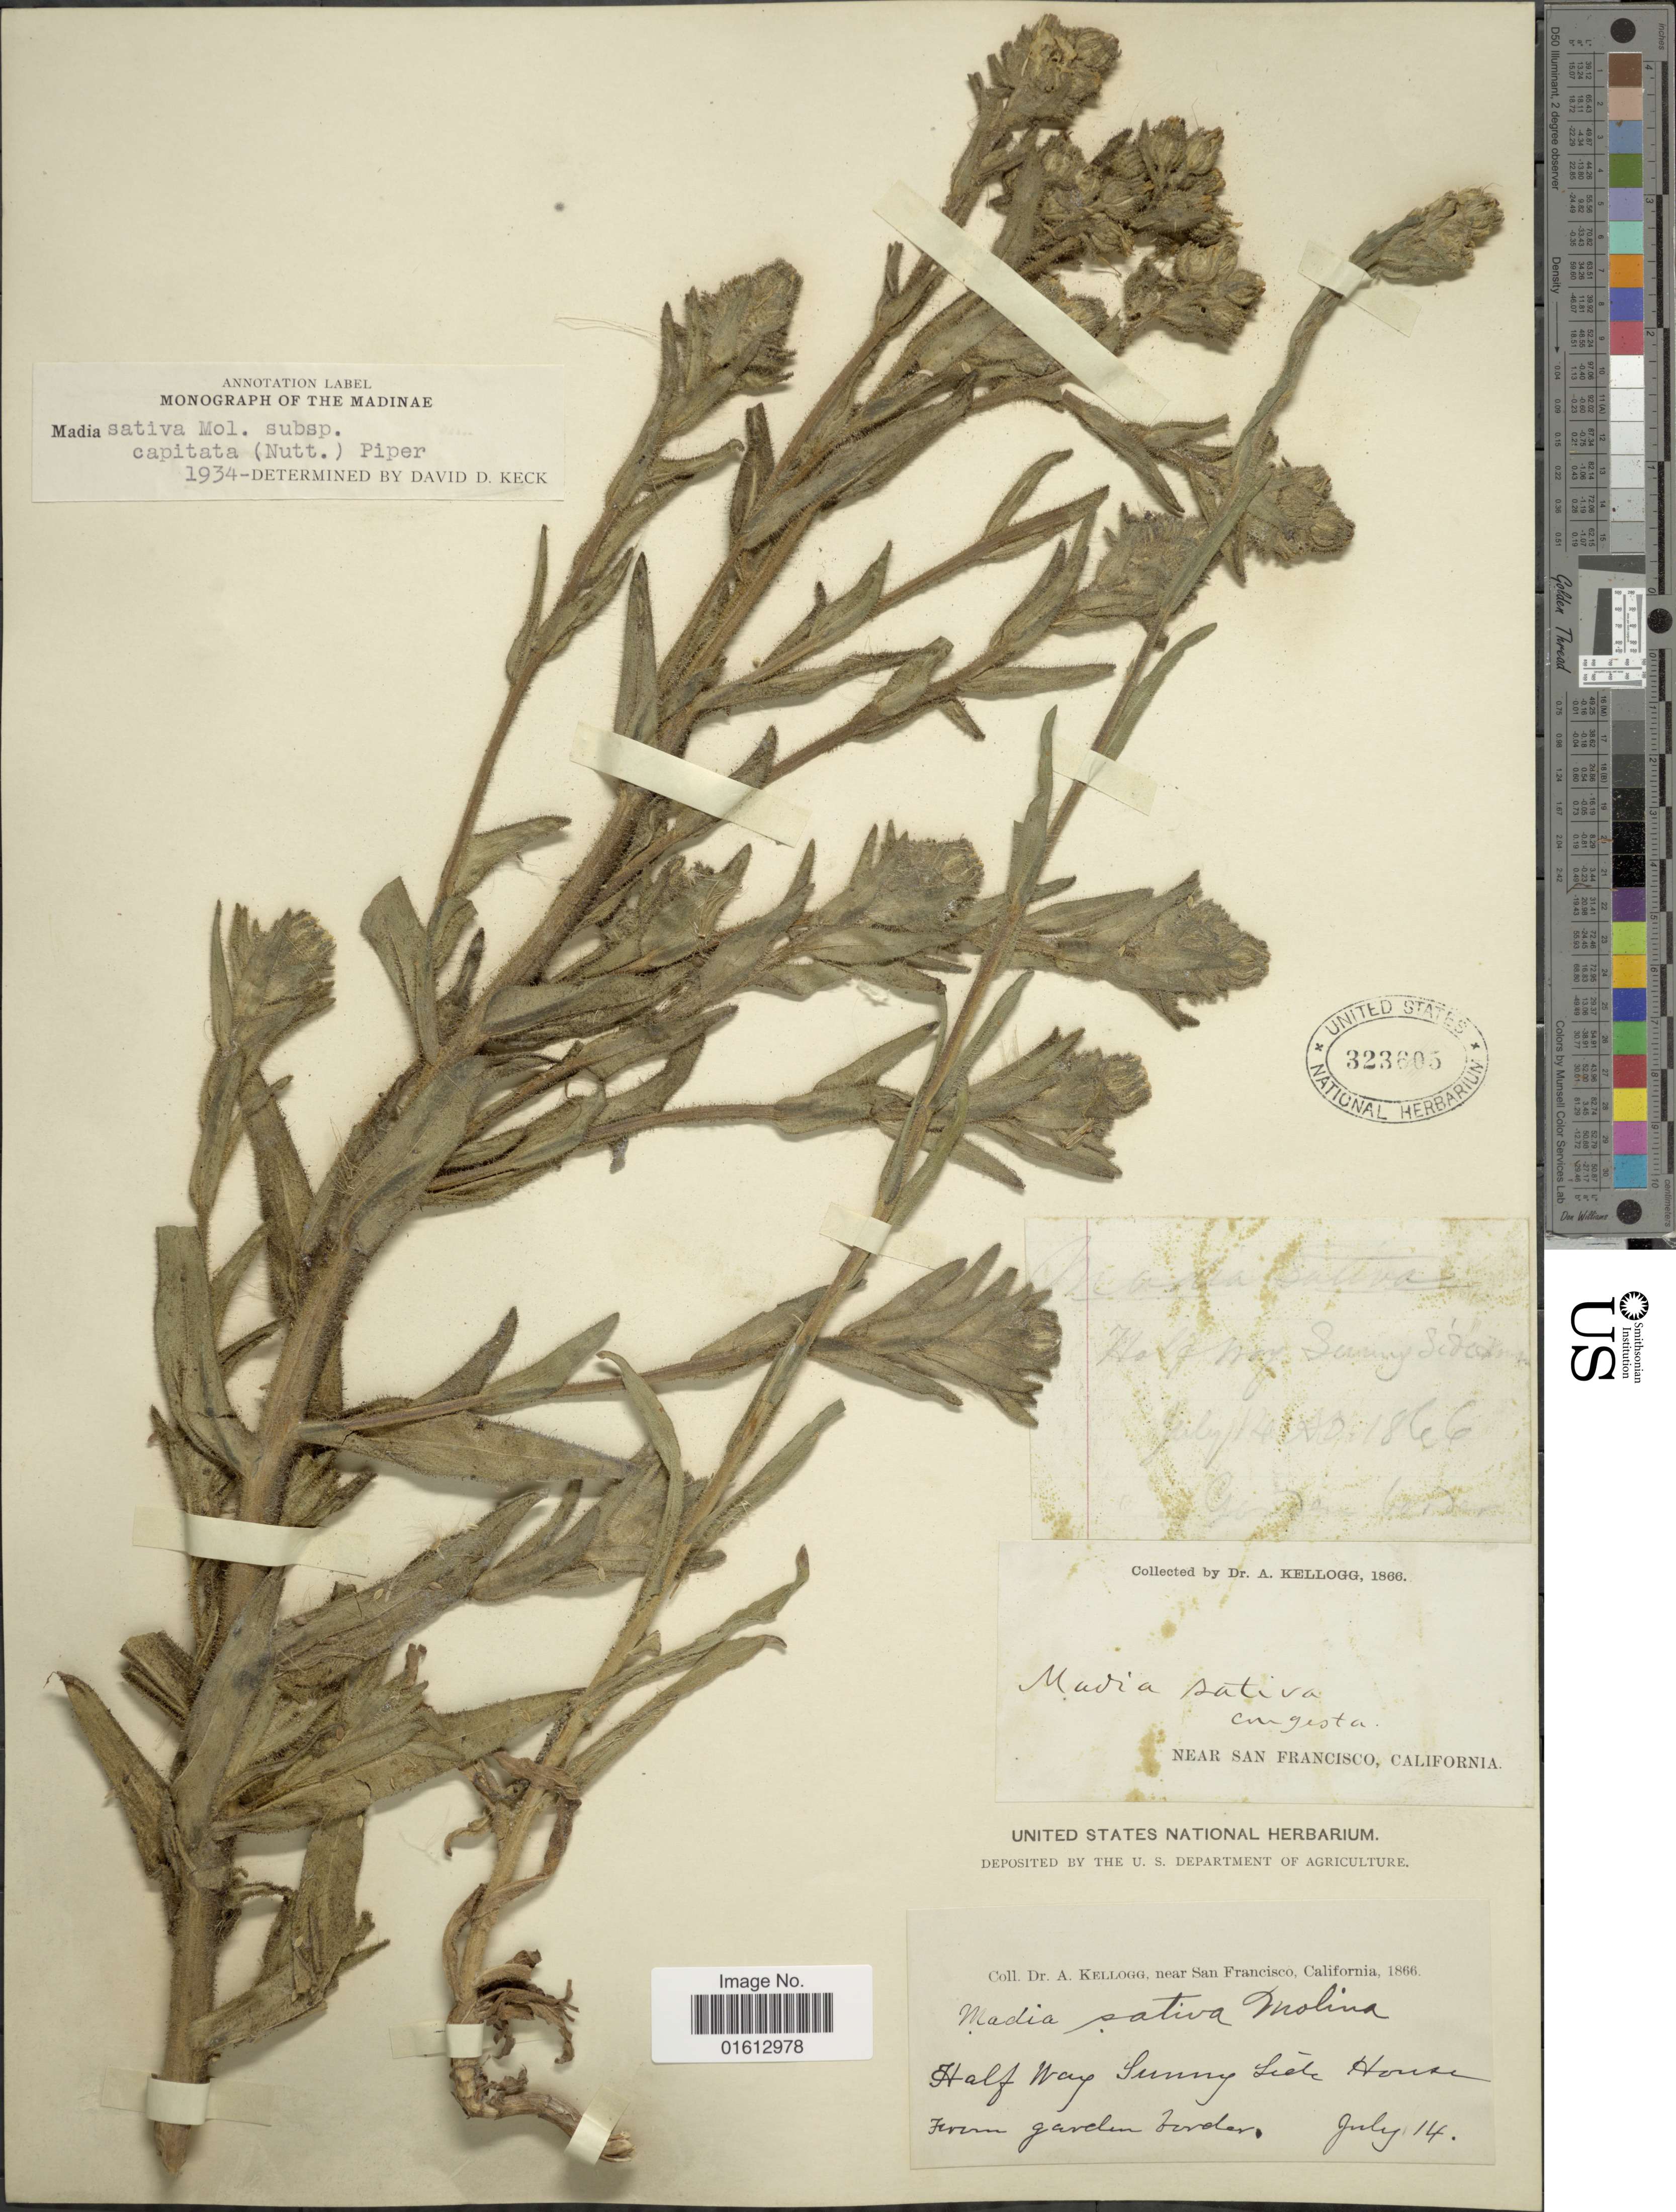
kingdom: Plantae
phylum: Tracheophyta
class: Magnoliopsida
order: Asterales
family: Asteraceae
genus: Madia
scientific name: Madia sativa subsp. capitata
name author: (Nutt.) Piper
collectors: A. Kellogg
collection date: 1866-07-14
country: United States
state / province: California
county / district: San Francisco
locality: California, near San Francisco, Half Way Sunny Side House from garden border.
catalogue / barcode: US 323605